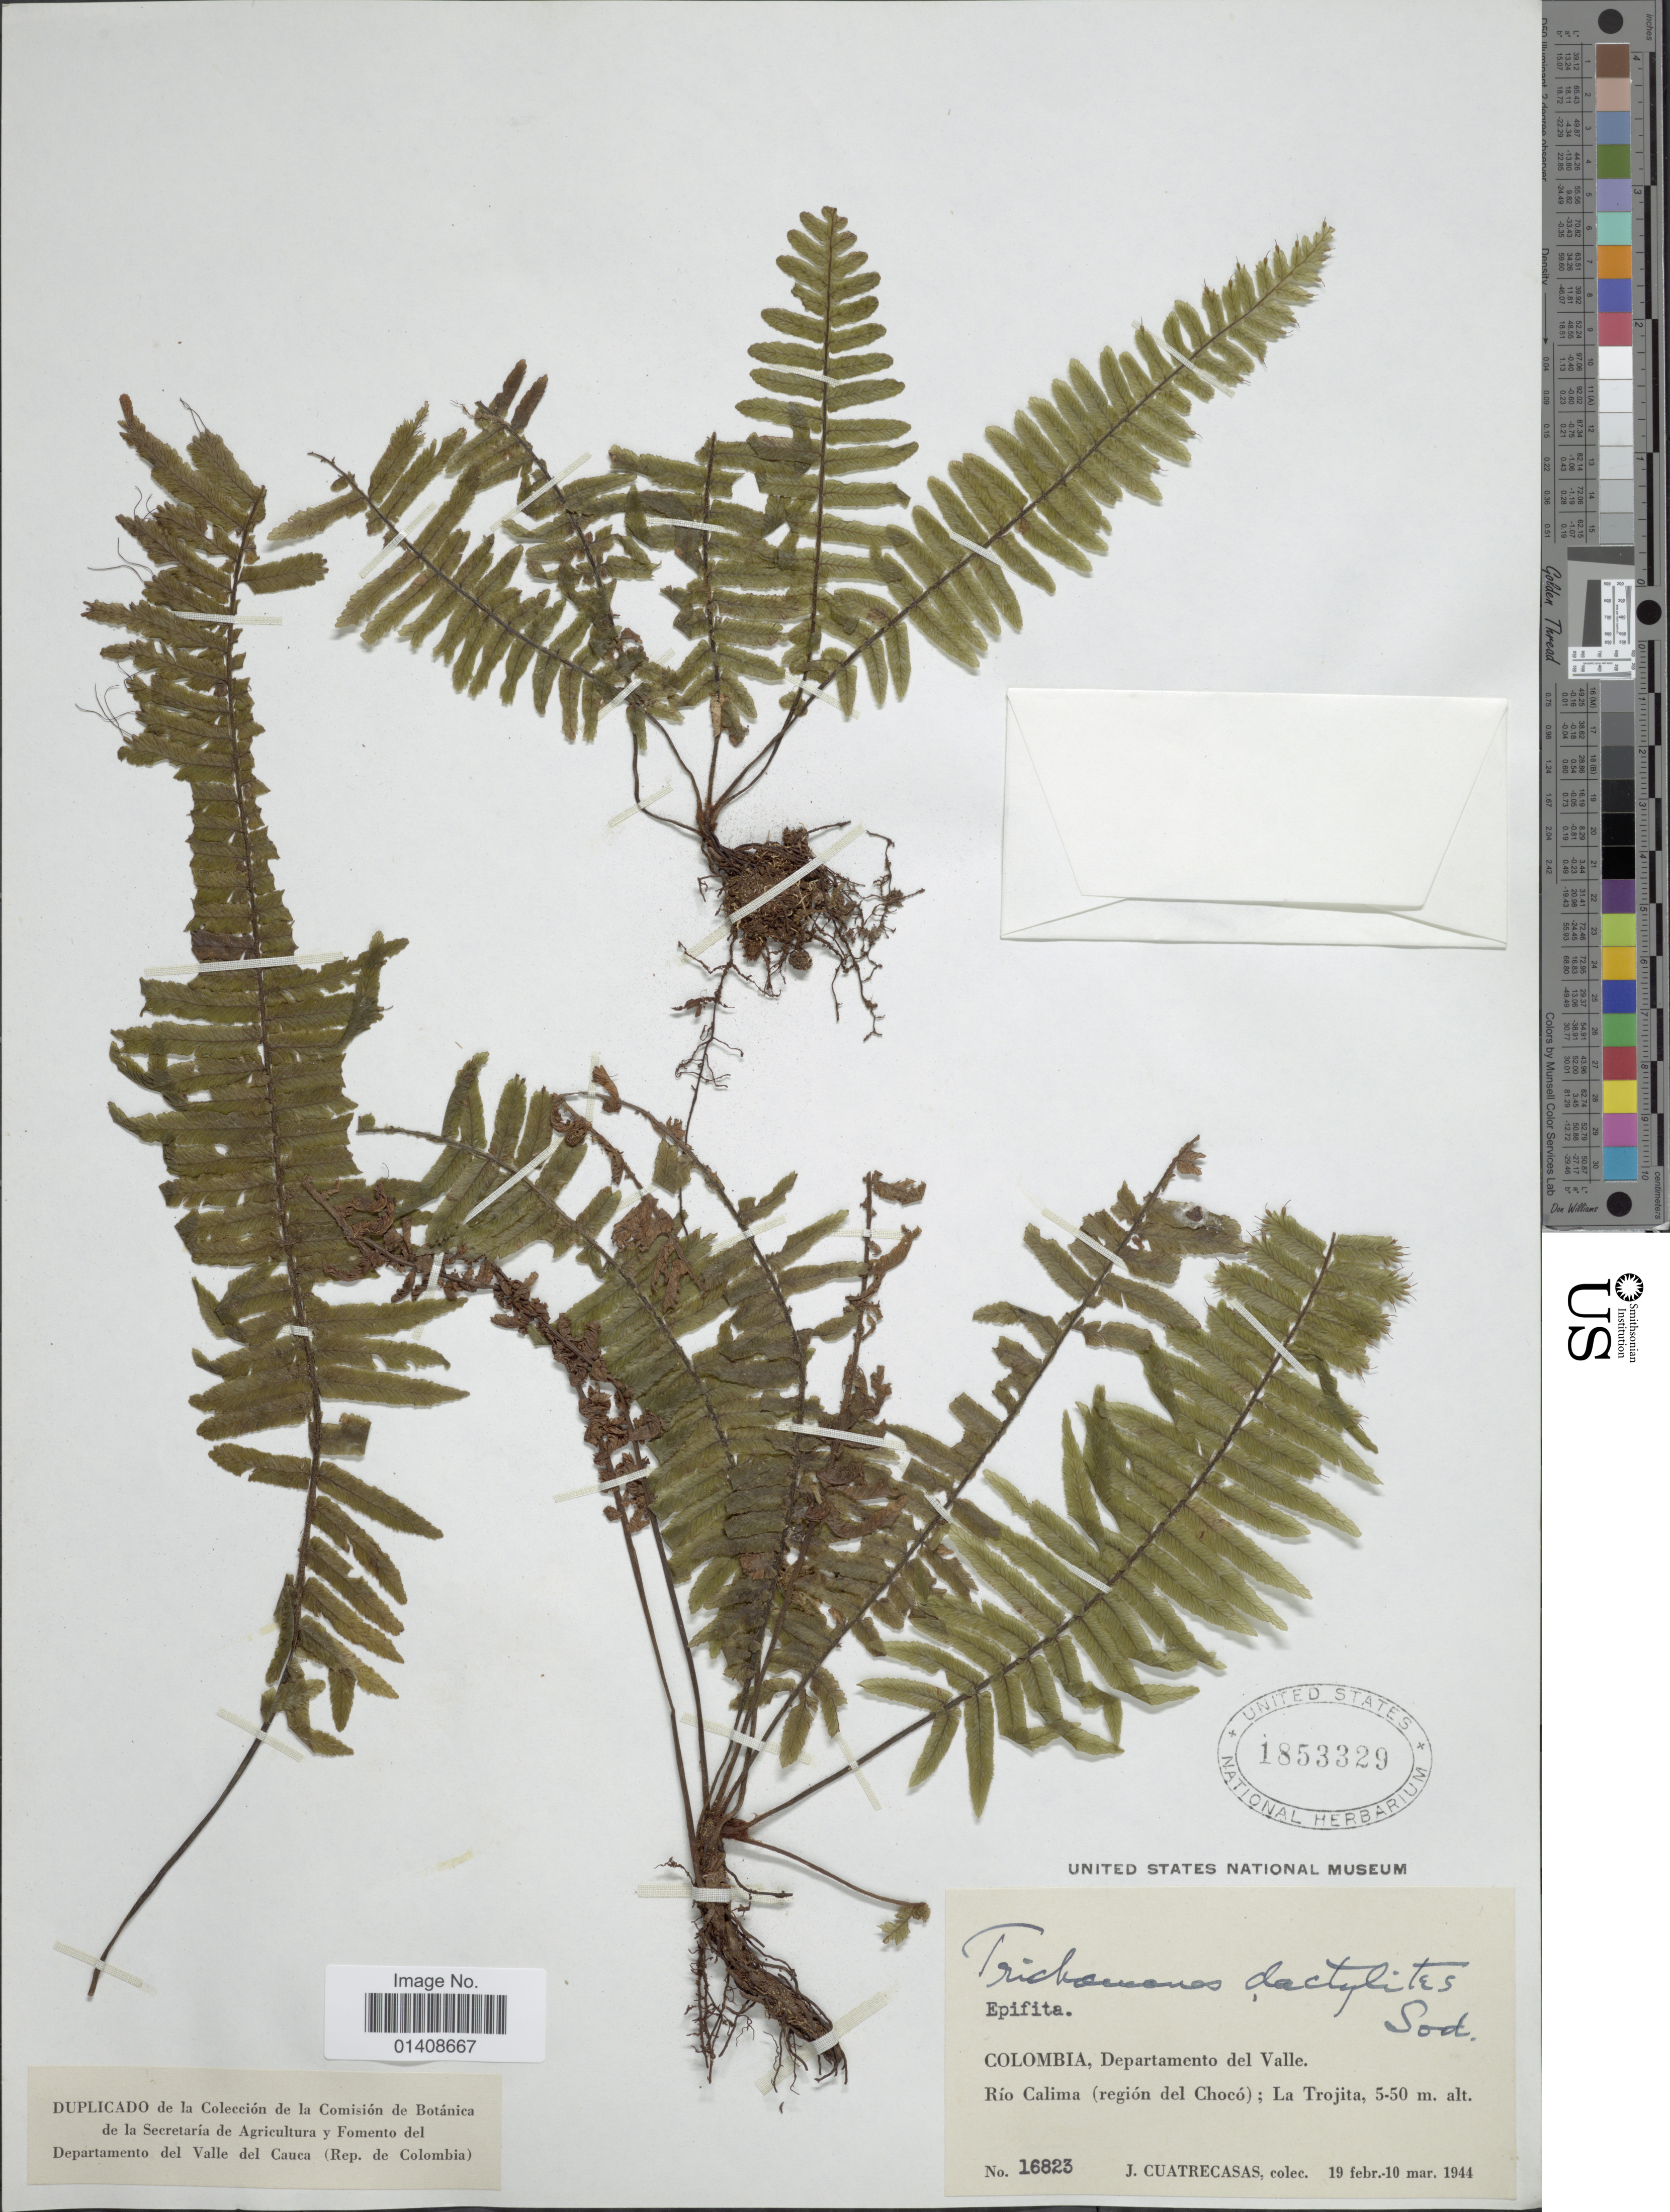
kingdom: Plantae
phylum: Tracheophyta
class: Polypodiopsida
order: Hymenophyllales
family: Hymenophyllaceae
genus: Trichomanes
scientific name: Trichomanes dactylites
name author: Sodiro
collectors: J. Cuatrecasas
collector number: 16823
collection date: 1944-02-19/1944-03-10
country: Colombia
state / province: Valle del Cauca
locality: Department del Valle, Rio Calima (region del Choco): La Trojita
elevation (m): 5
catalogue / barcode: US 1853329